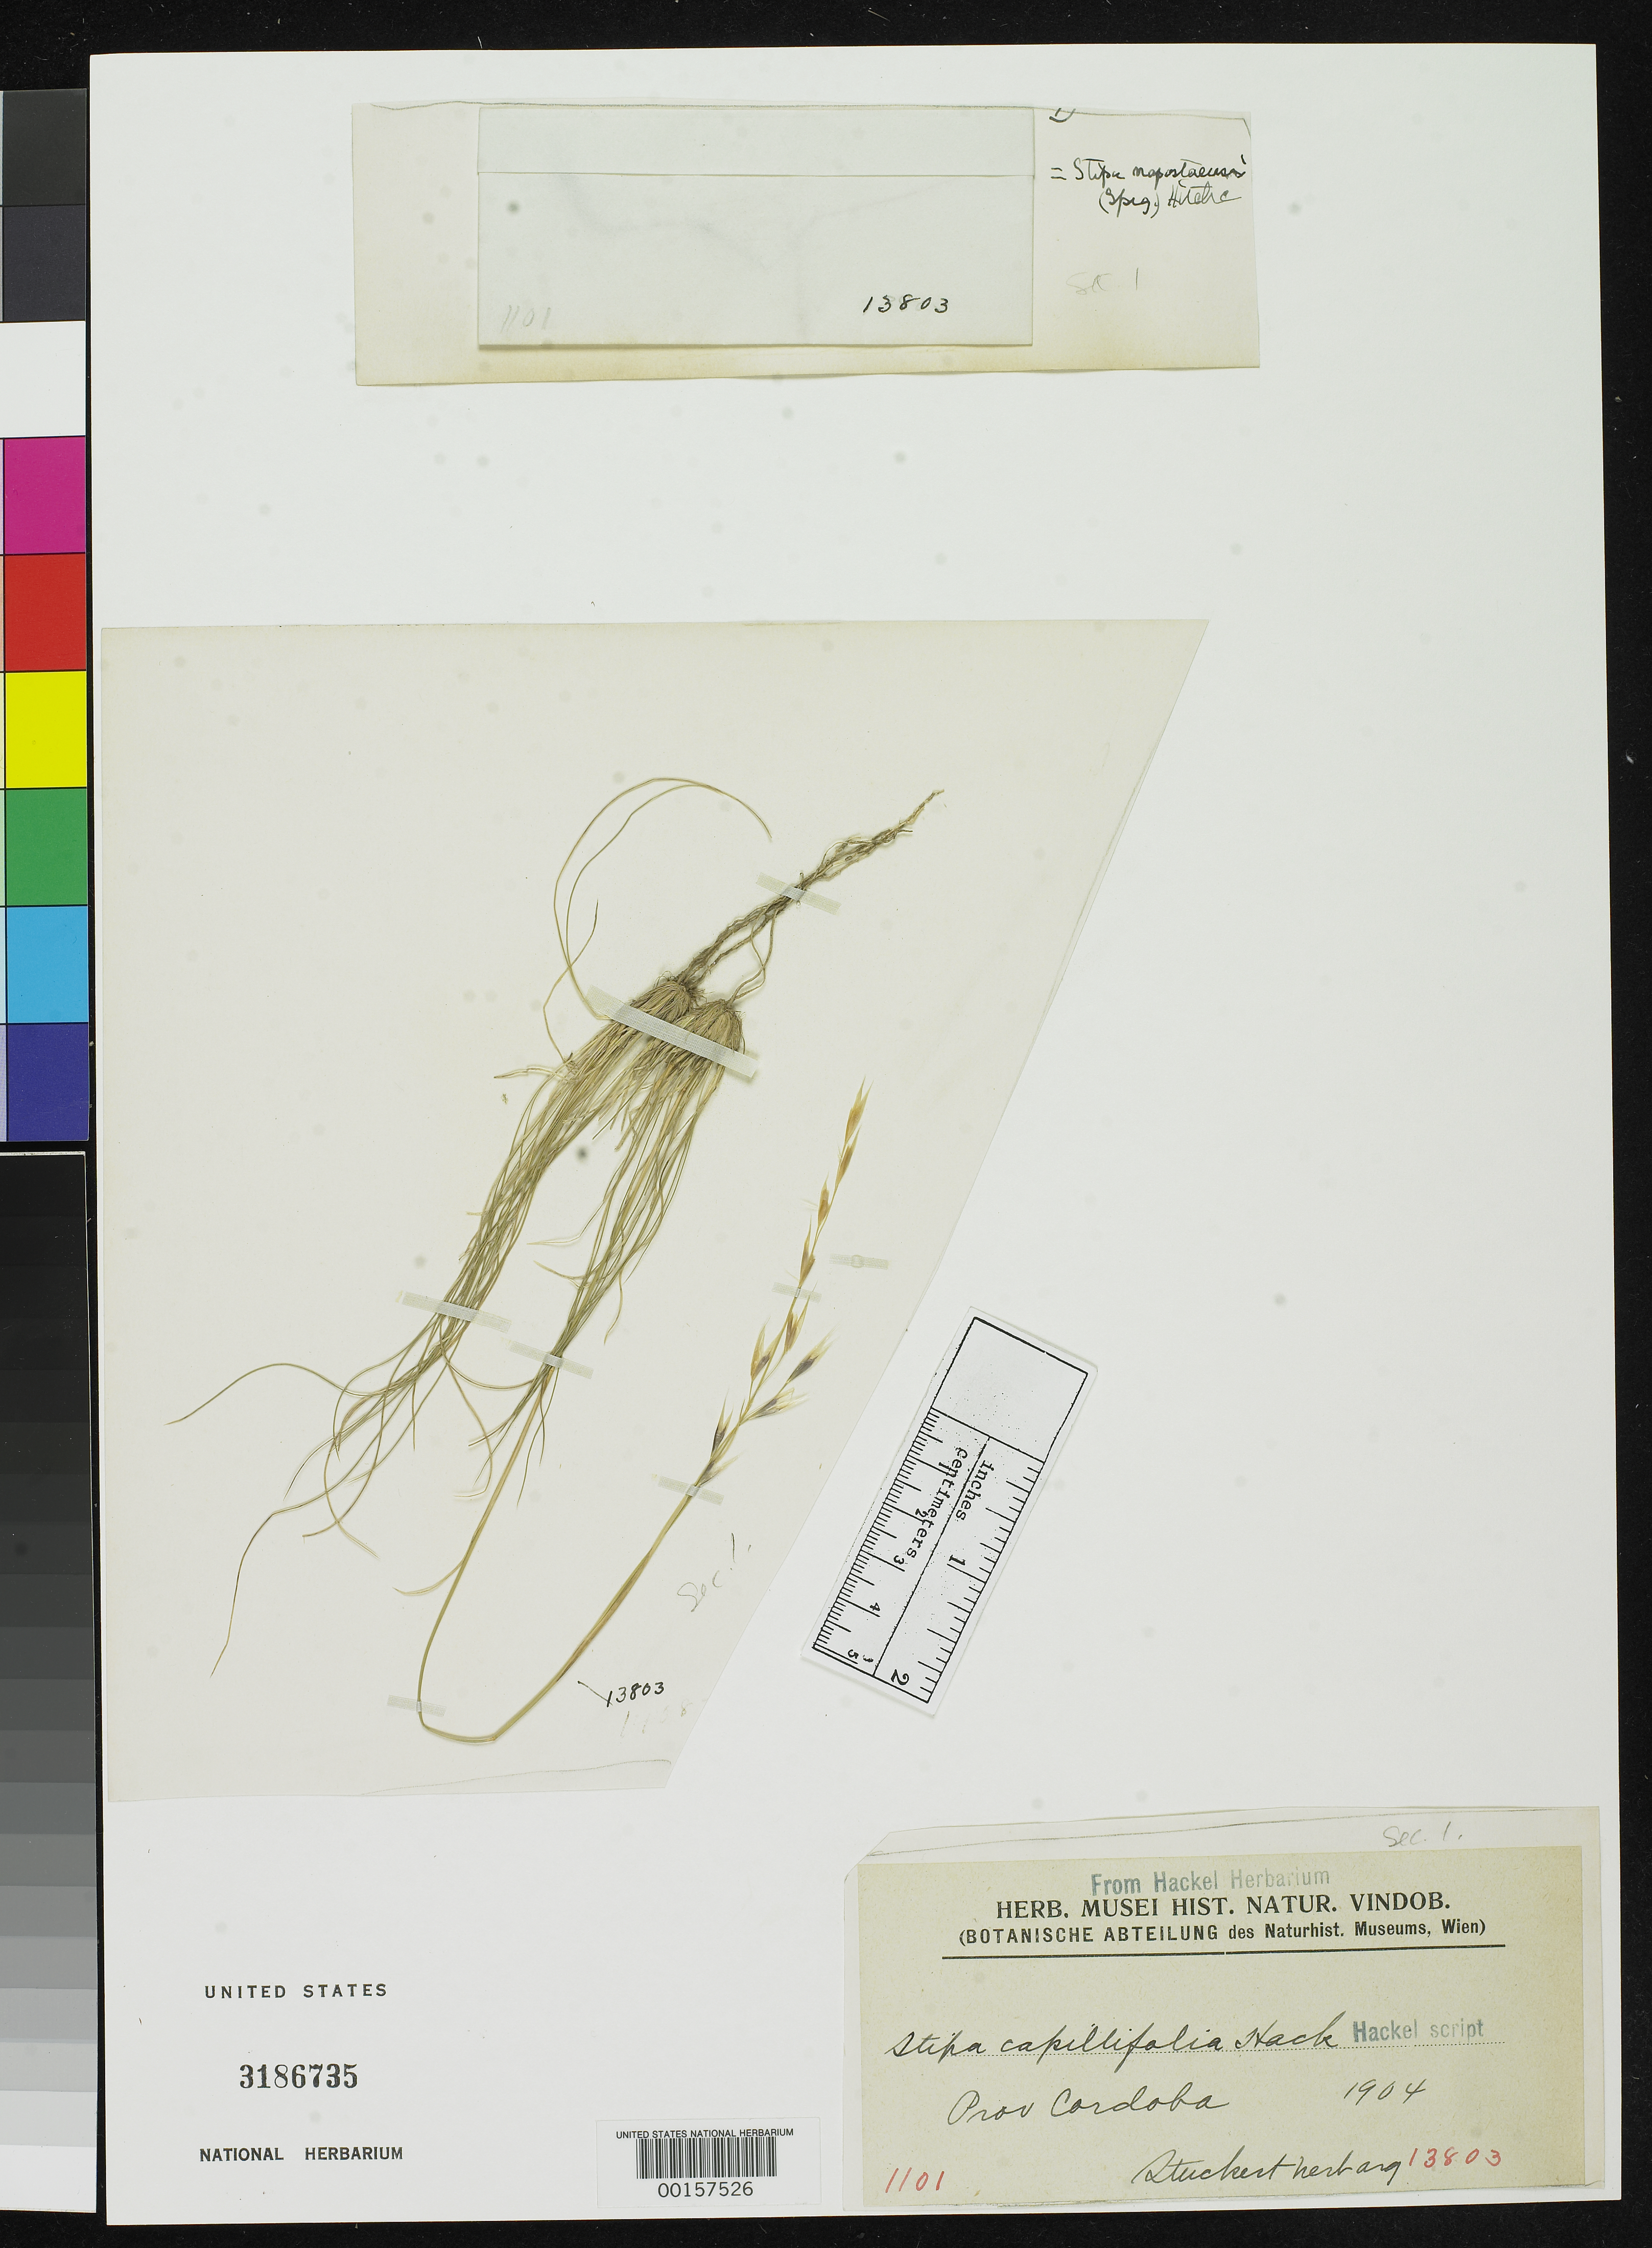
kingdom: Plantae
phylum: Tracheophyta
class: Liliopsida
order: Poales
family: Poaceae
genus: Stipa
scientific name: Stipa capillifolia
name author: Hack. ex Stuck.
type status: Type Fragment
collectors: T. Stuckert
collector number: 13803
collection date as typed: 1904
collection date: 1904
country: Argentina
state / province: Córdoba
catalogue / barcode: US 3186735